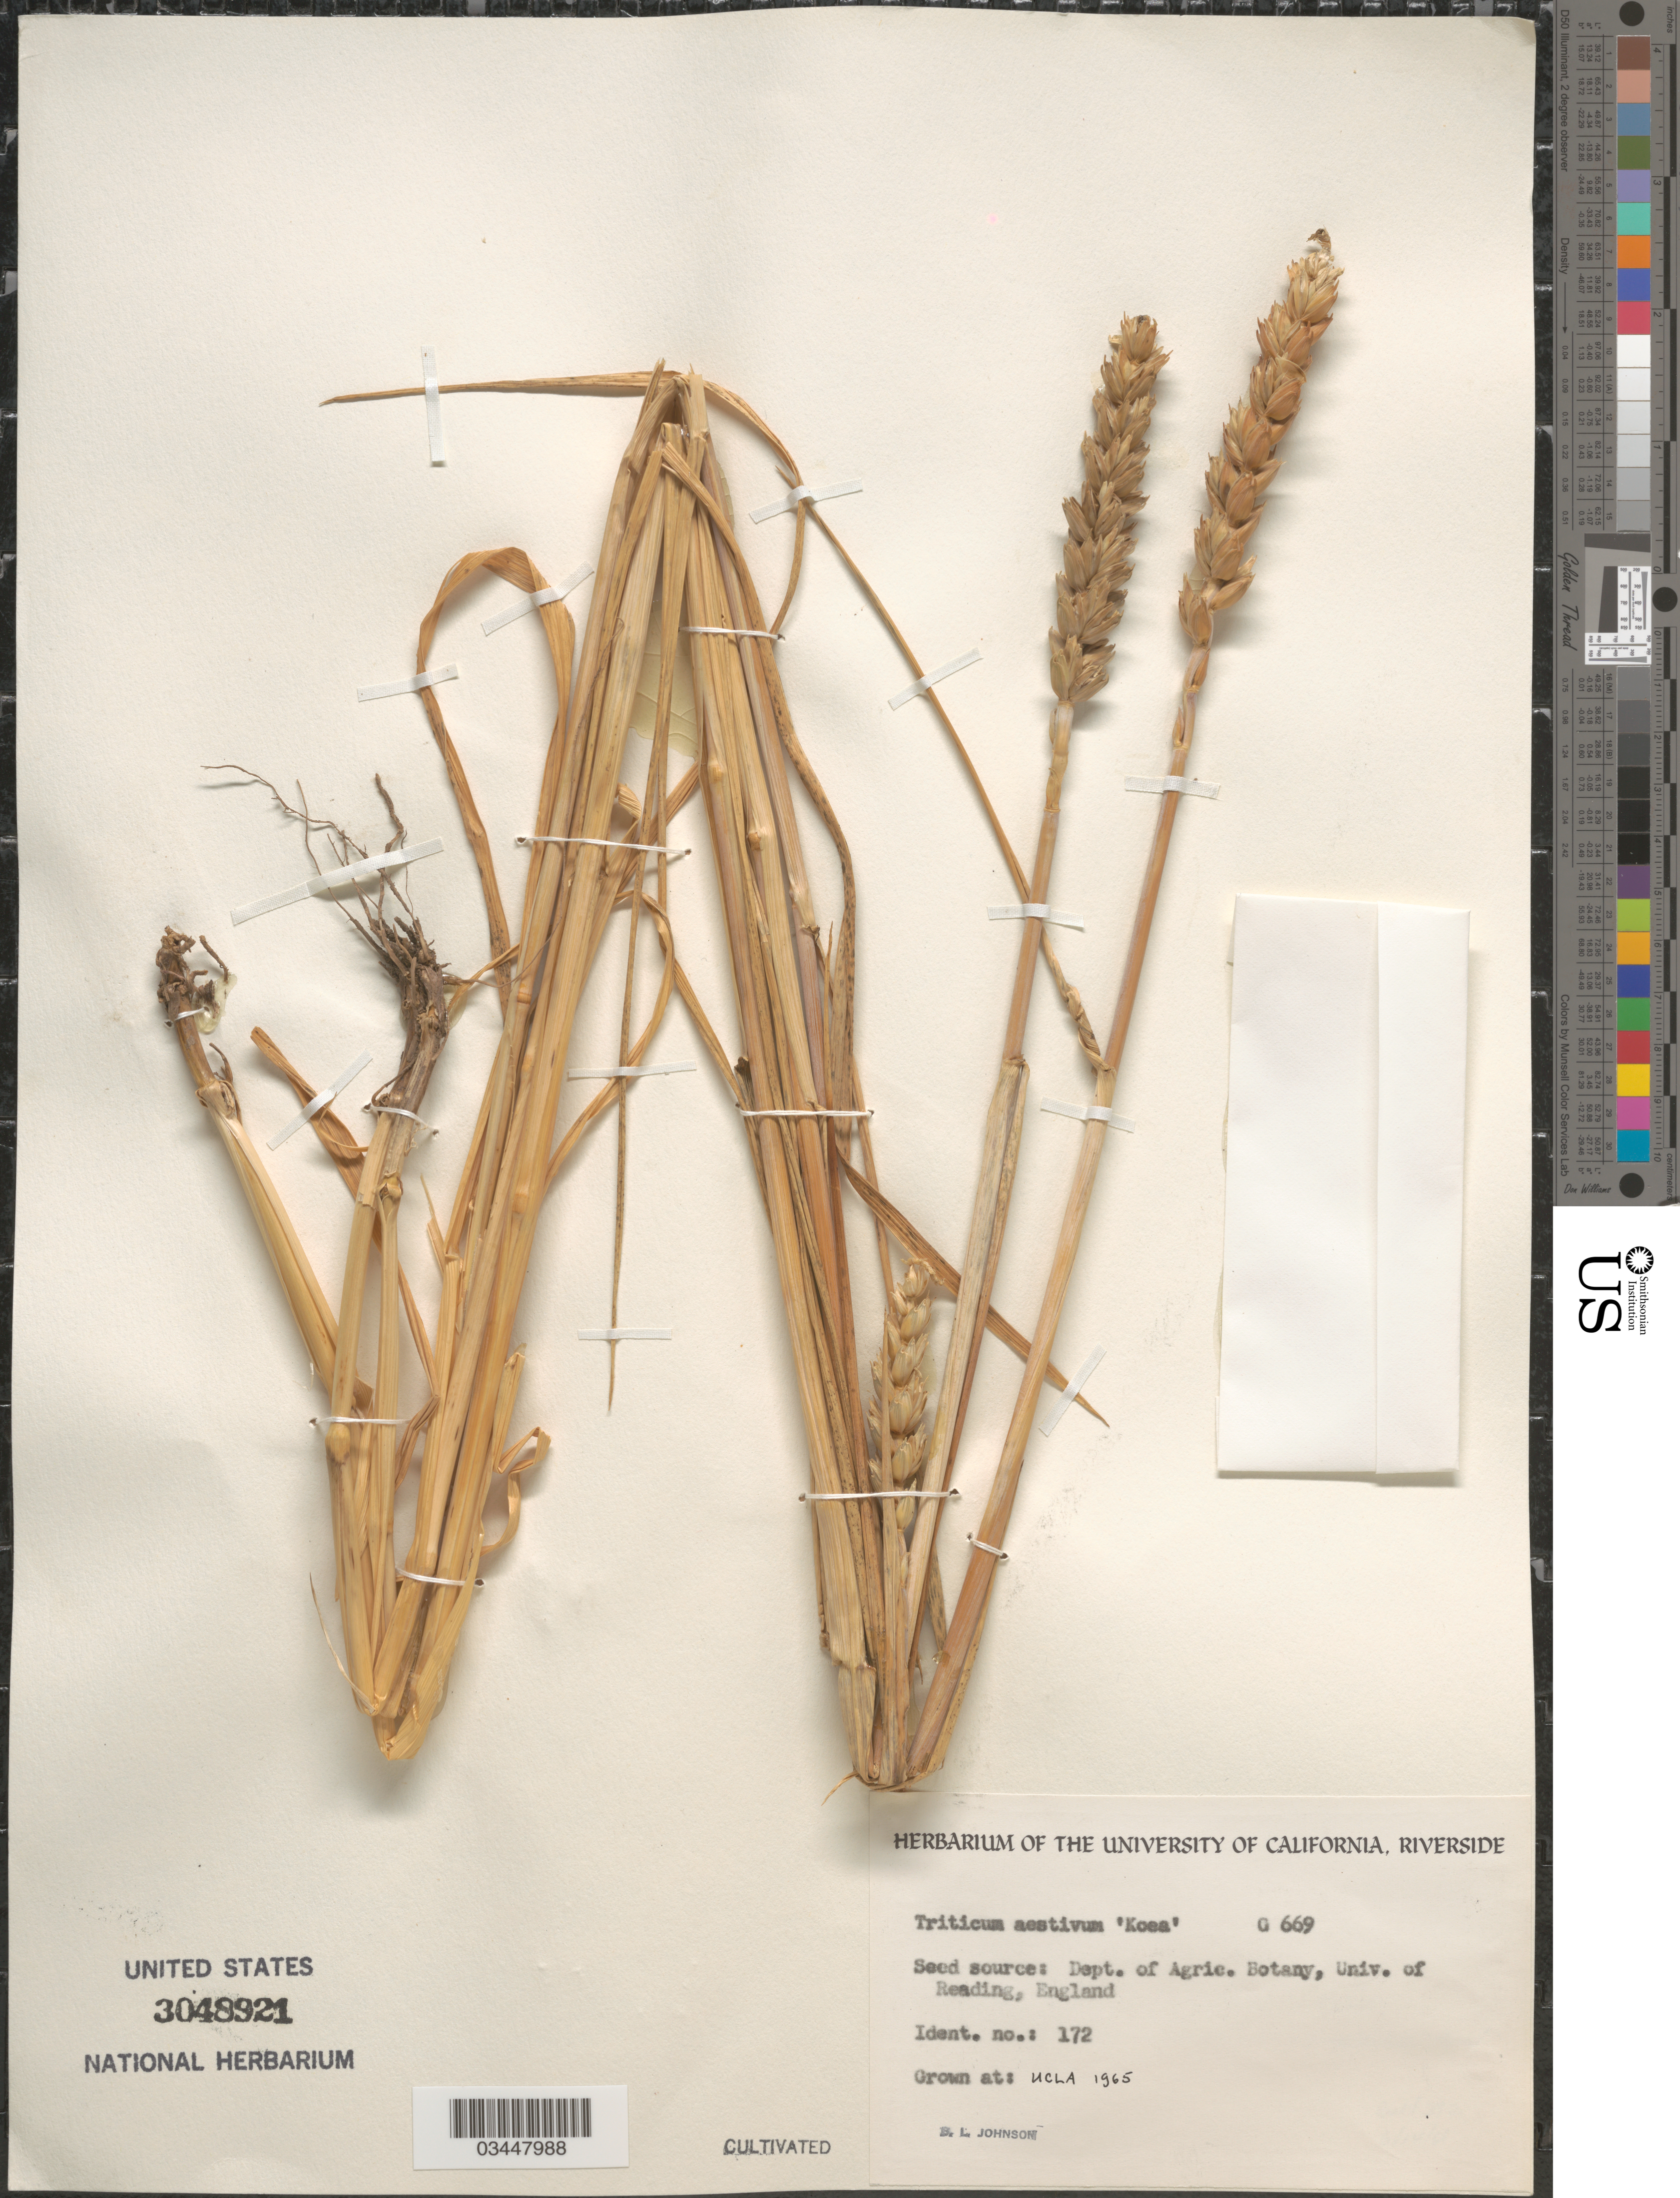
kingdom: Plantae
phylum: Tracheophyta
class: Liliopsida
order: Poales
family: Poaceae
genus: Triticum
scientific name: Triticum aestivum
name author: L.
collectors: B. Johnson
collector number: G669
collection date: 1965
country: United States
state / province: California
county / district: Los Angeles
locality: UCLA.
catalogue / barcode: US 3048921